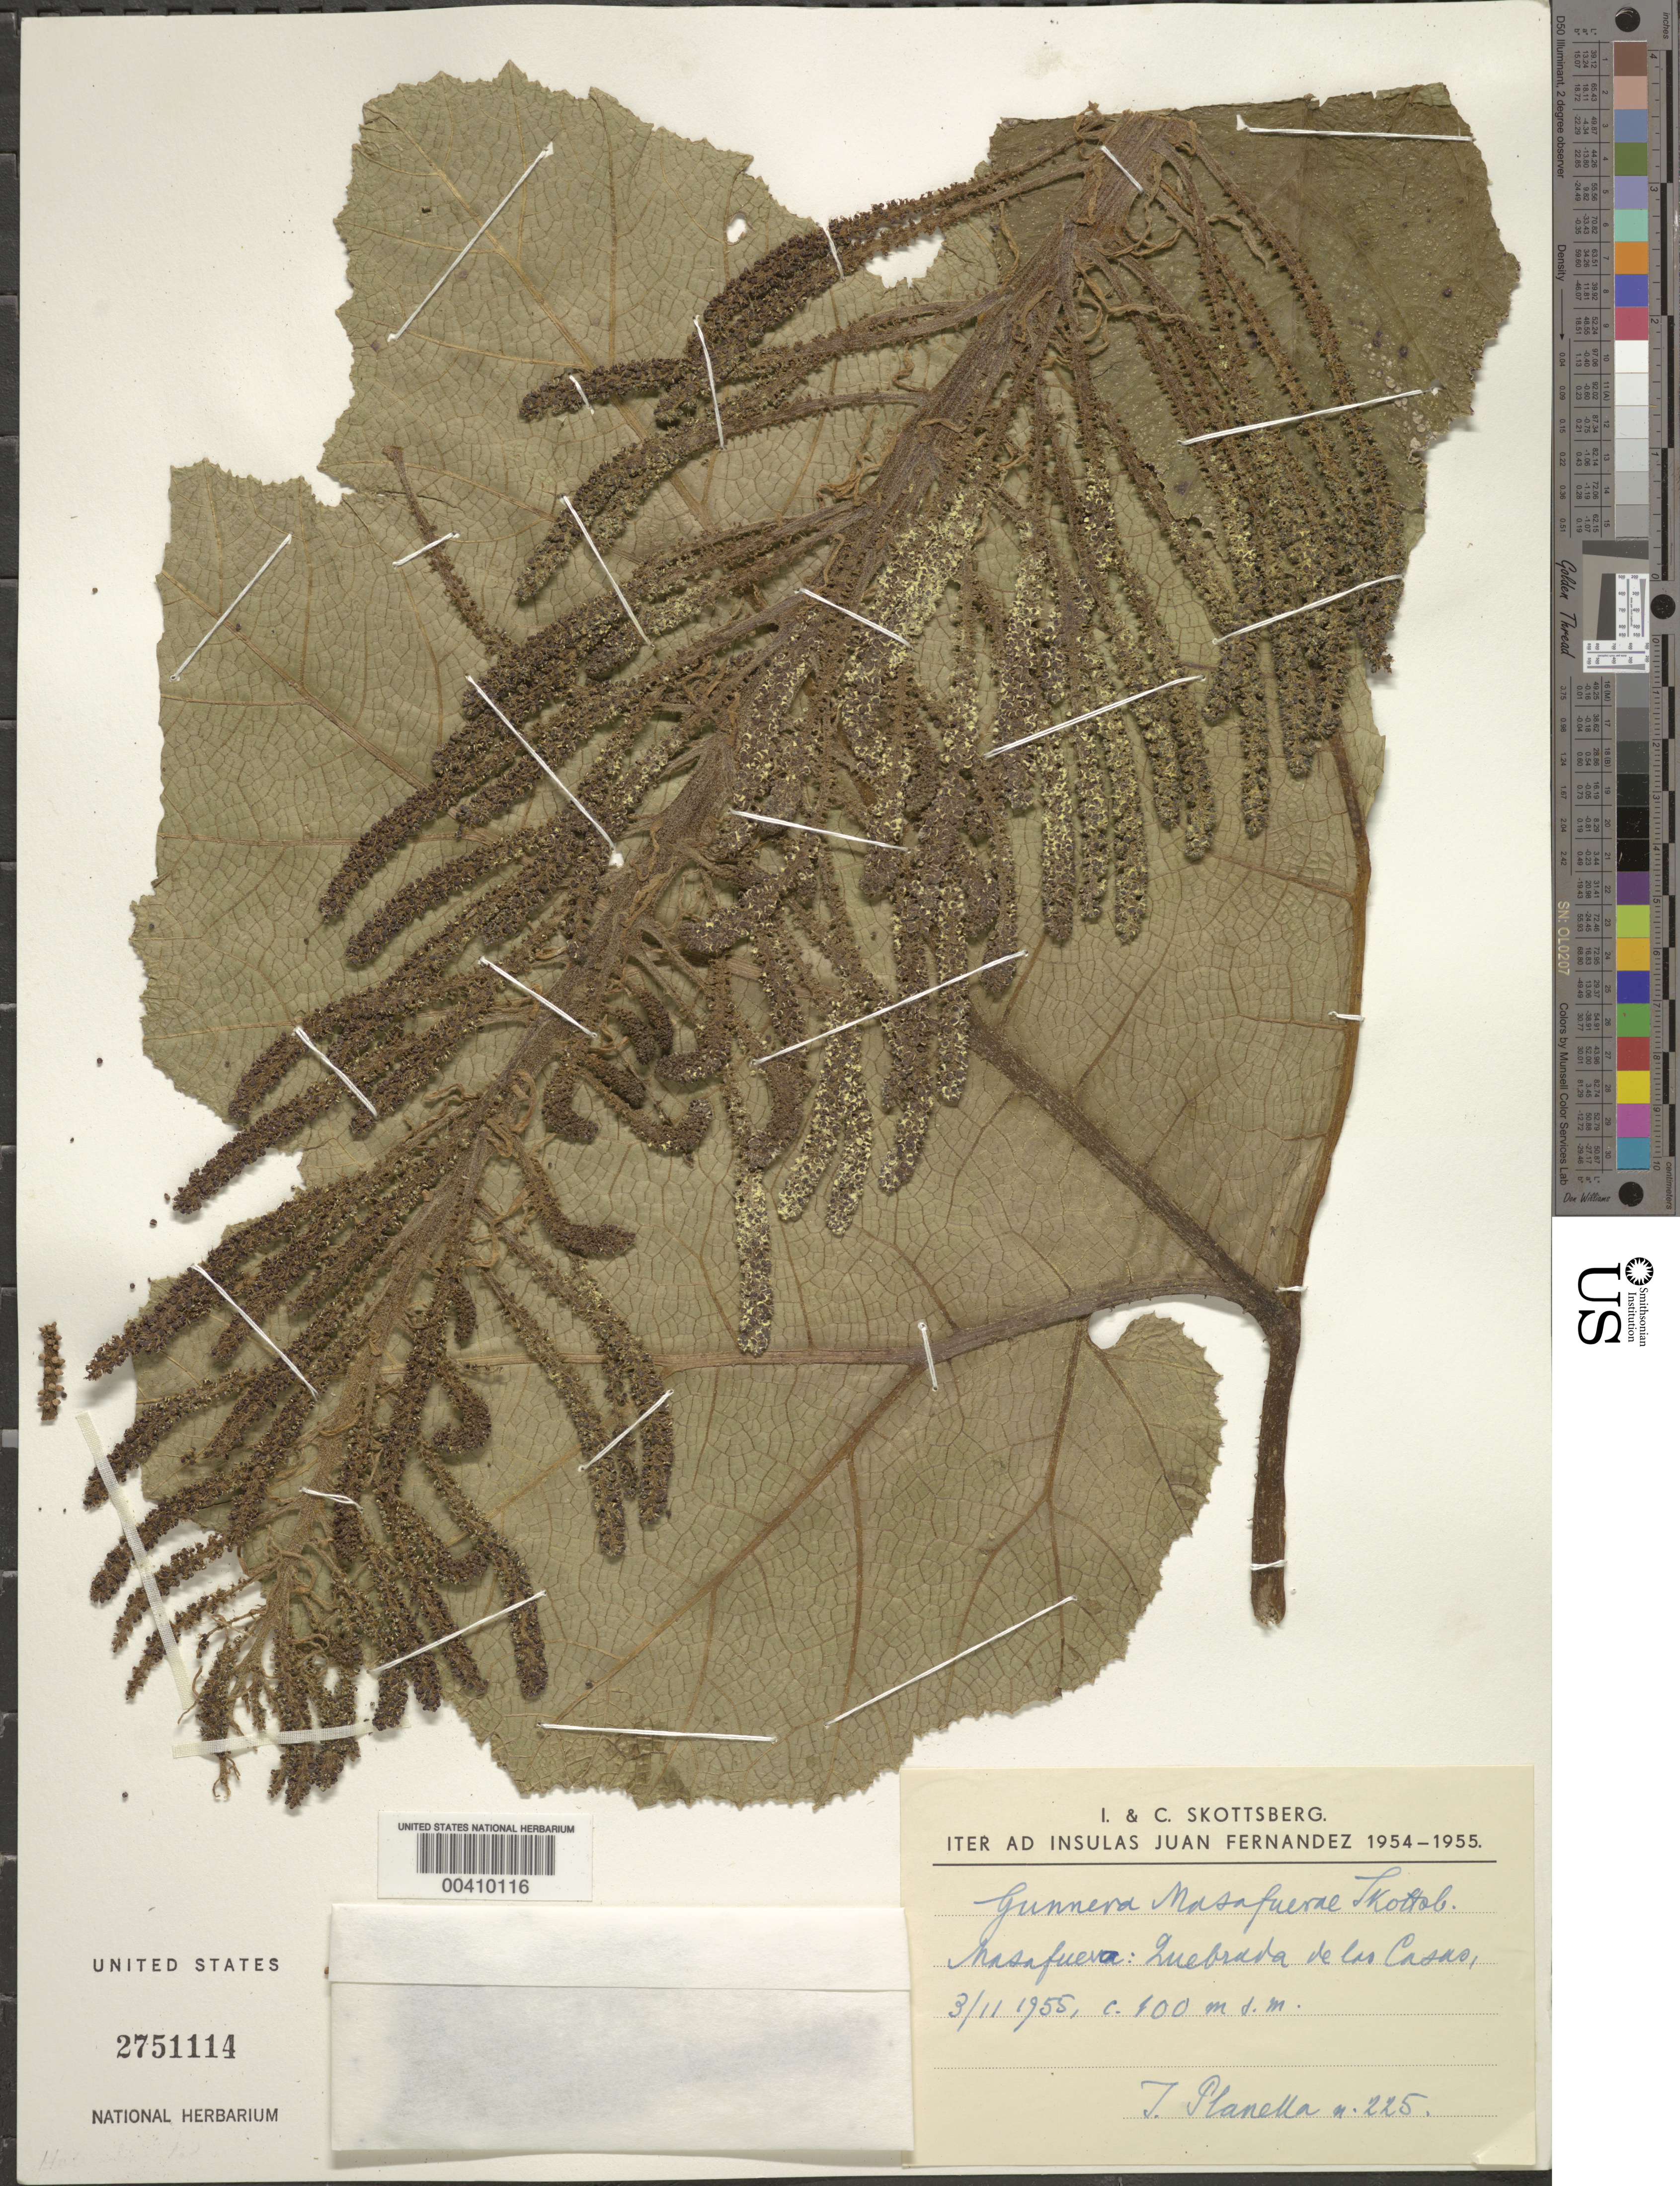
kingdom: Plantae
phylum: Tracheophyta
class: Magnoliopsida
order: Gunnerales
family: Gunneraceae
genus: Gunnera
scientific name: Gunnera masafuerae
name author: Skottsb.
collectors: T. Planella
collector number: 225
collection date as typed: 03 Nov 1955 or 11 Mar 1955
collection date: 1955-03-11 or 1955-11-03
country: Chile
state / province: Valparaíso (V)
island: Isla Más Afuera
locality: Quebrada de las Casas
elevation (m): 100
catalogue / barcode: US 2751114